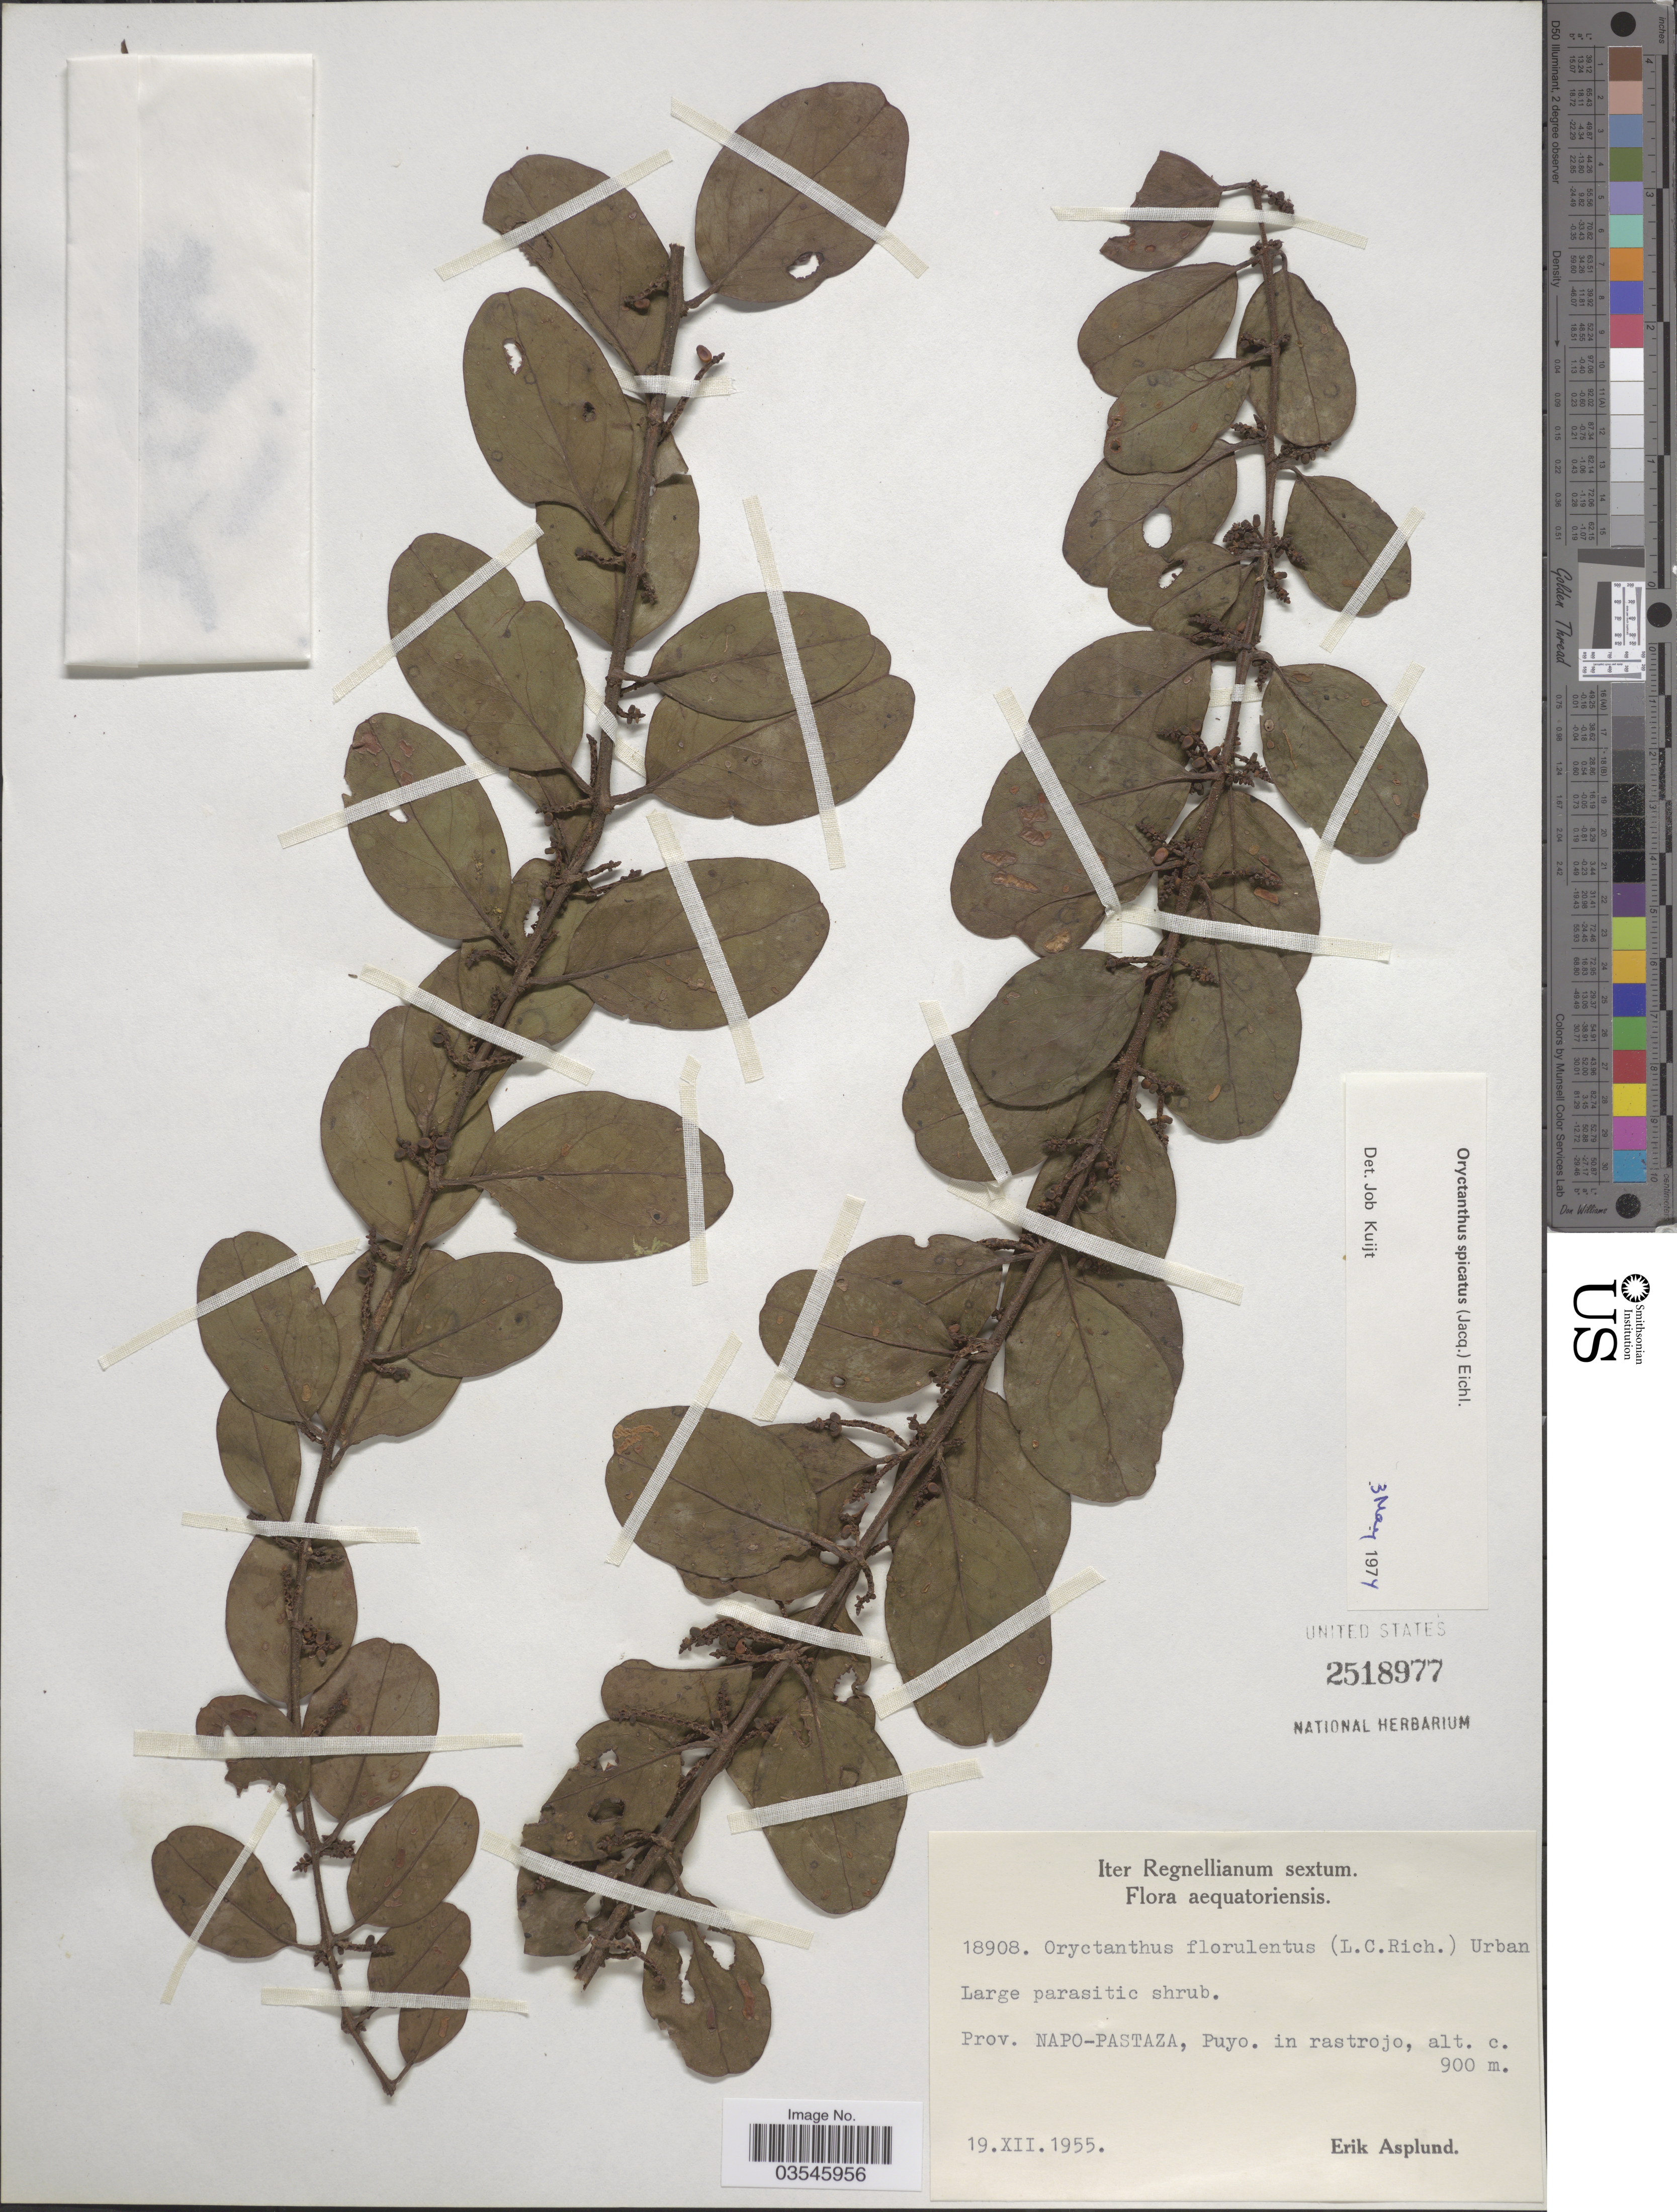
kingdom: Plantae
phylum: Tracheophyta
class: Magnoliopsida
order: Santalales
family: Loranthaceae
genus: Oryctanthus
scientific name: Oryctanthus spicatus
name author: (Jacq.) Eichler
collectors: E. Asplund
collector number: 18908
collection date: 1955-12-19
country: Ecuador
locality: Prov. Napo-Pastaza, Puyo.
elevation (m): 900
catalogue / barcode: US 2518977